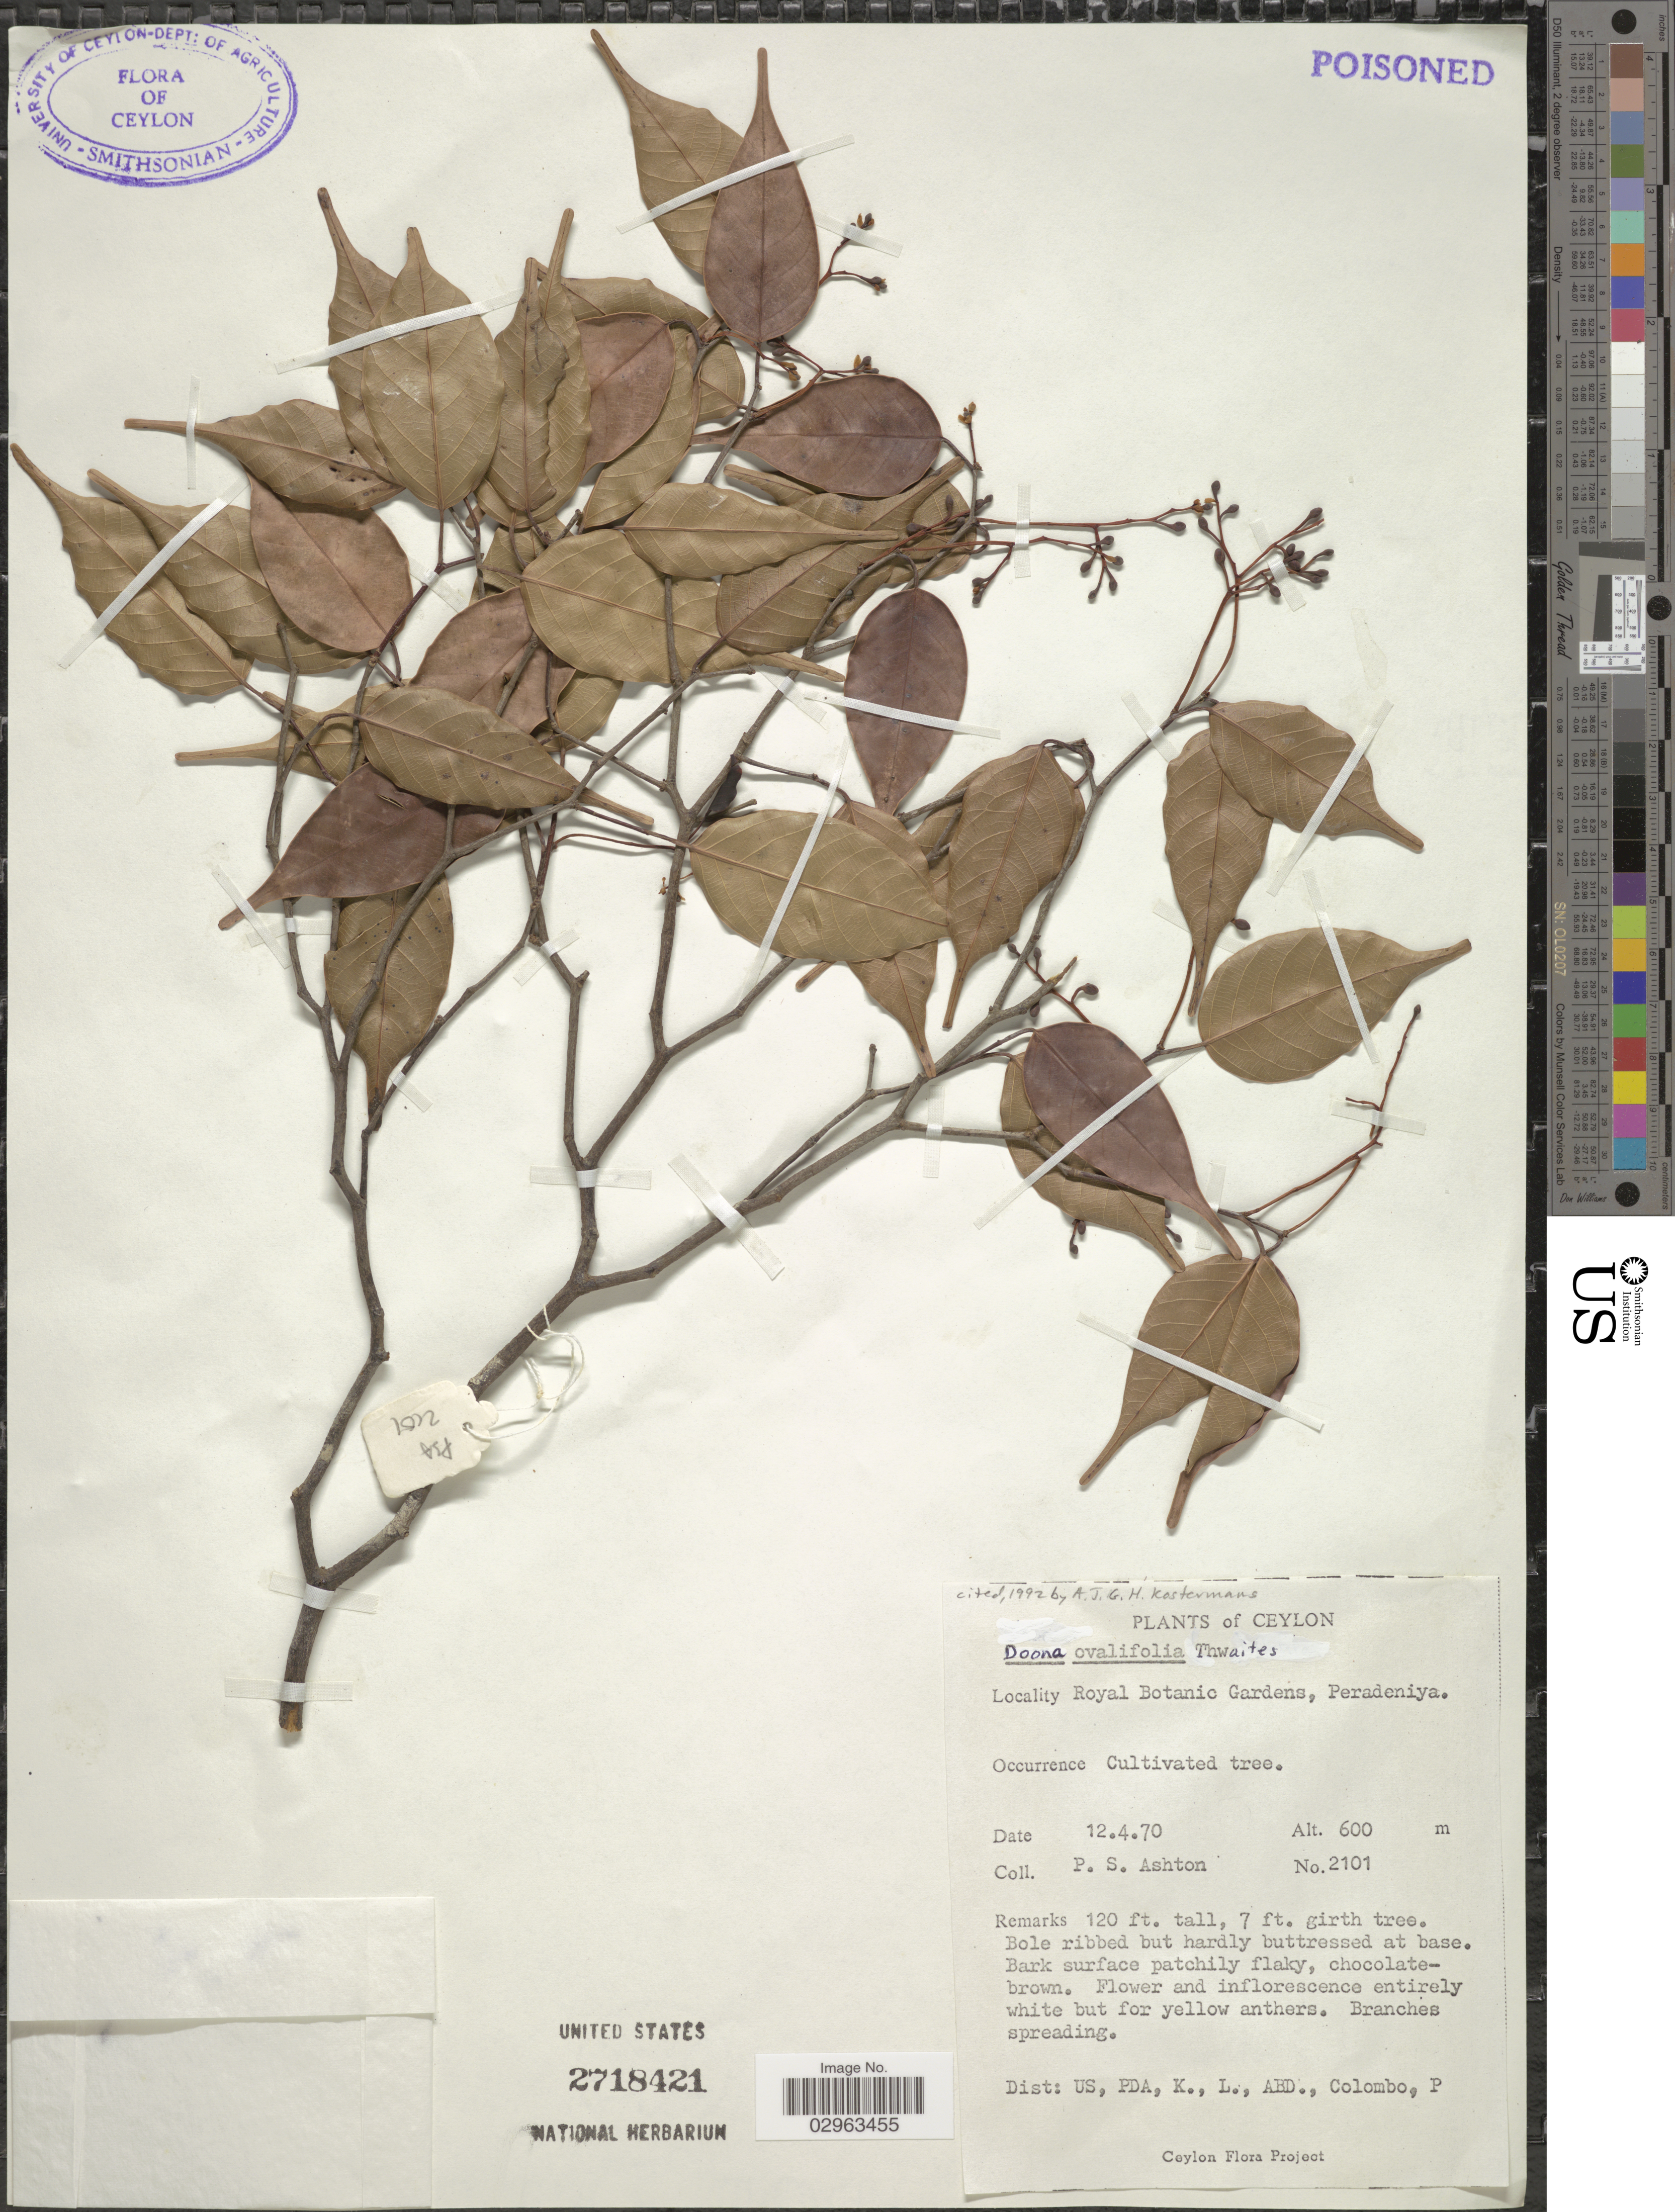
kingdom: Plantae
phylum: Tracheophyta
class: Magnoliopsida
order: Malvales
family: Dipterocarpaceae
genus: Doona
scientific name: Doona ovalifolia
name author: Thwaites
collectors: P. S. Ashton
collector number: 2101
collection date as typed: Transcribed d/m/y: 12/4/70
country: Sri Lanka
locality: Royal Botanic Gardens, Peradeniya.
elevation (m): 600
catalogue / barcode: US 2718421